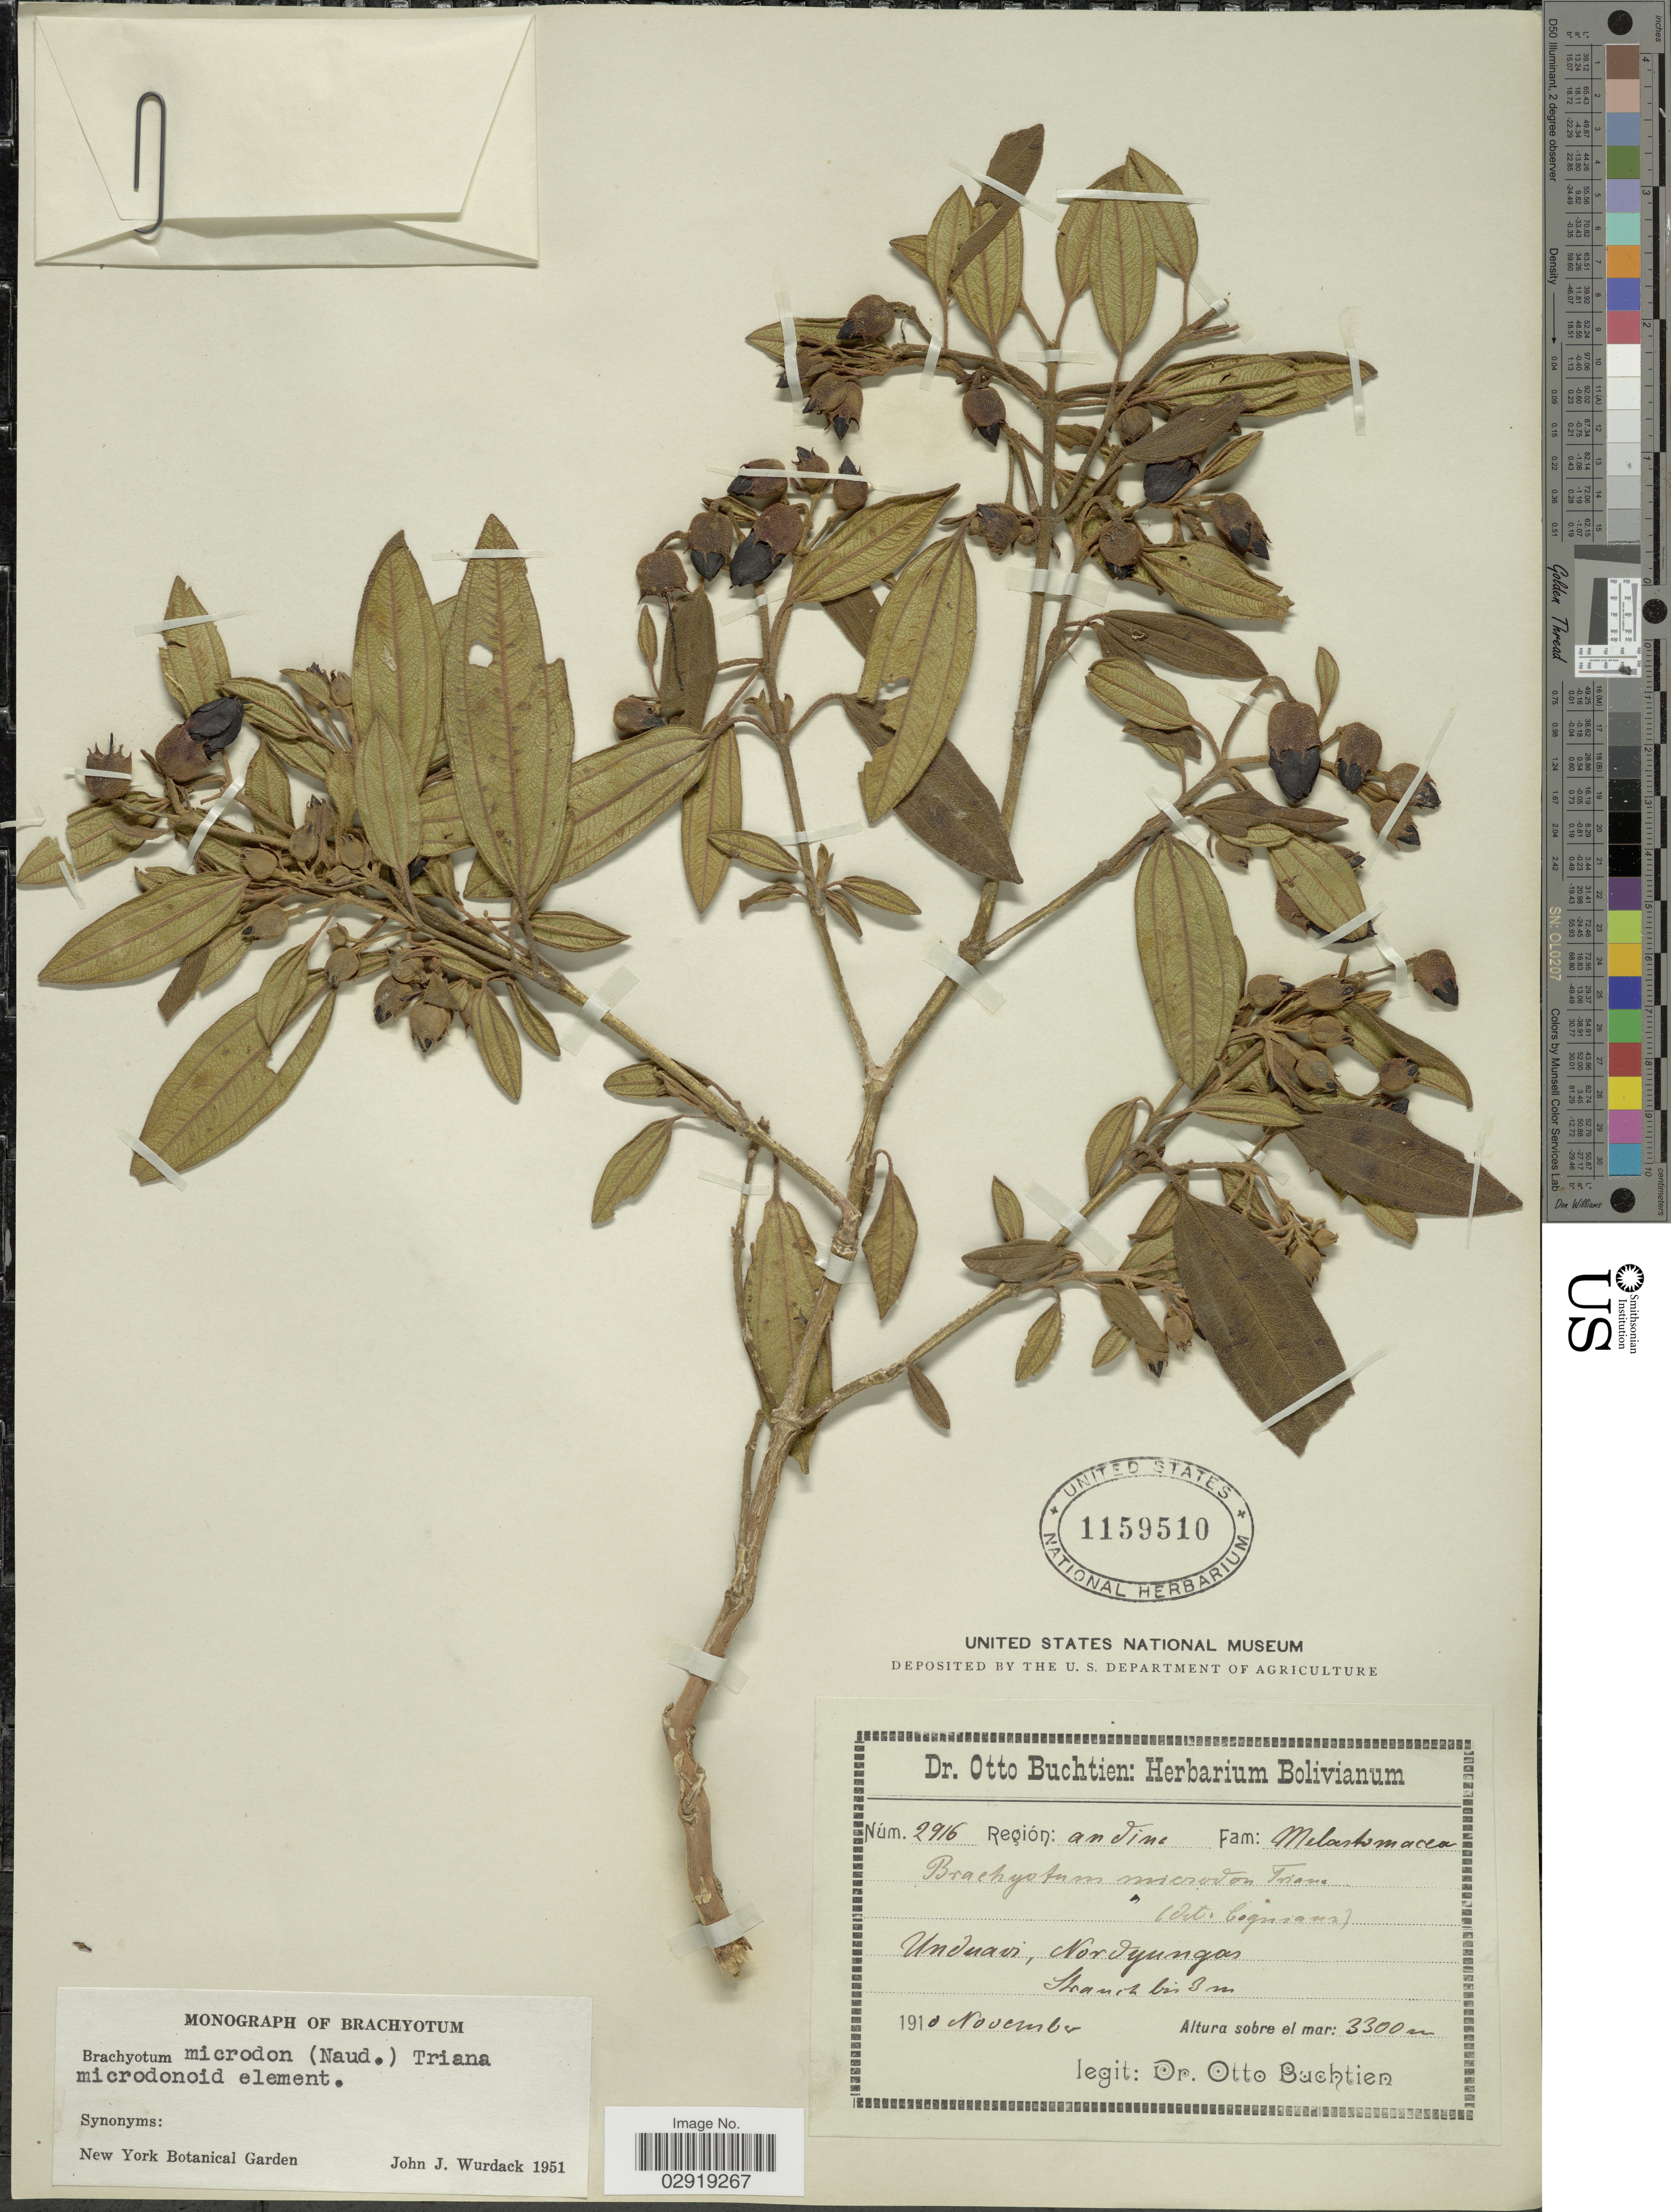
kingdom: Plantae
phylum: Tracheophyta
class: Magnoliopsida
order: Myrtales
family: Melastomataceae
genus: Brachyotum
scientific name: Brachyotum microdon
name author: (Naudin) Triana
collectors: O. Buchtien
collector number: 2916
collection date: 1910-11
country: Bolivia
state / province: La Paz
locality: Unduavi, Nord Yungas.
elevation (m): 3300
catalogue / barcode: US 1159510